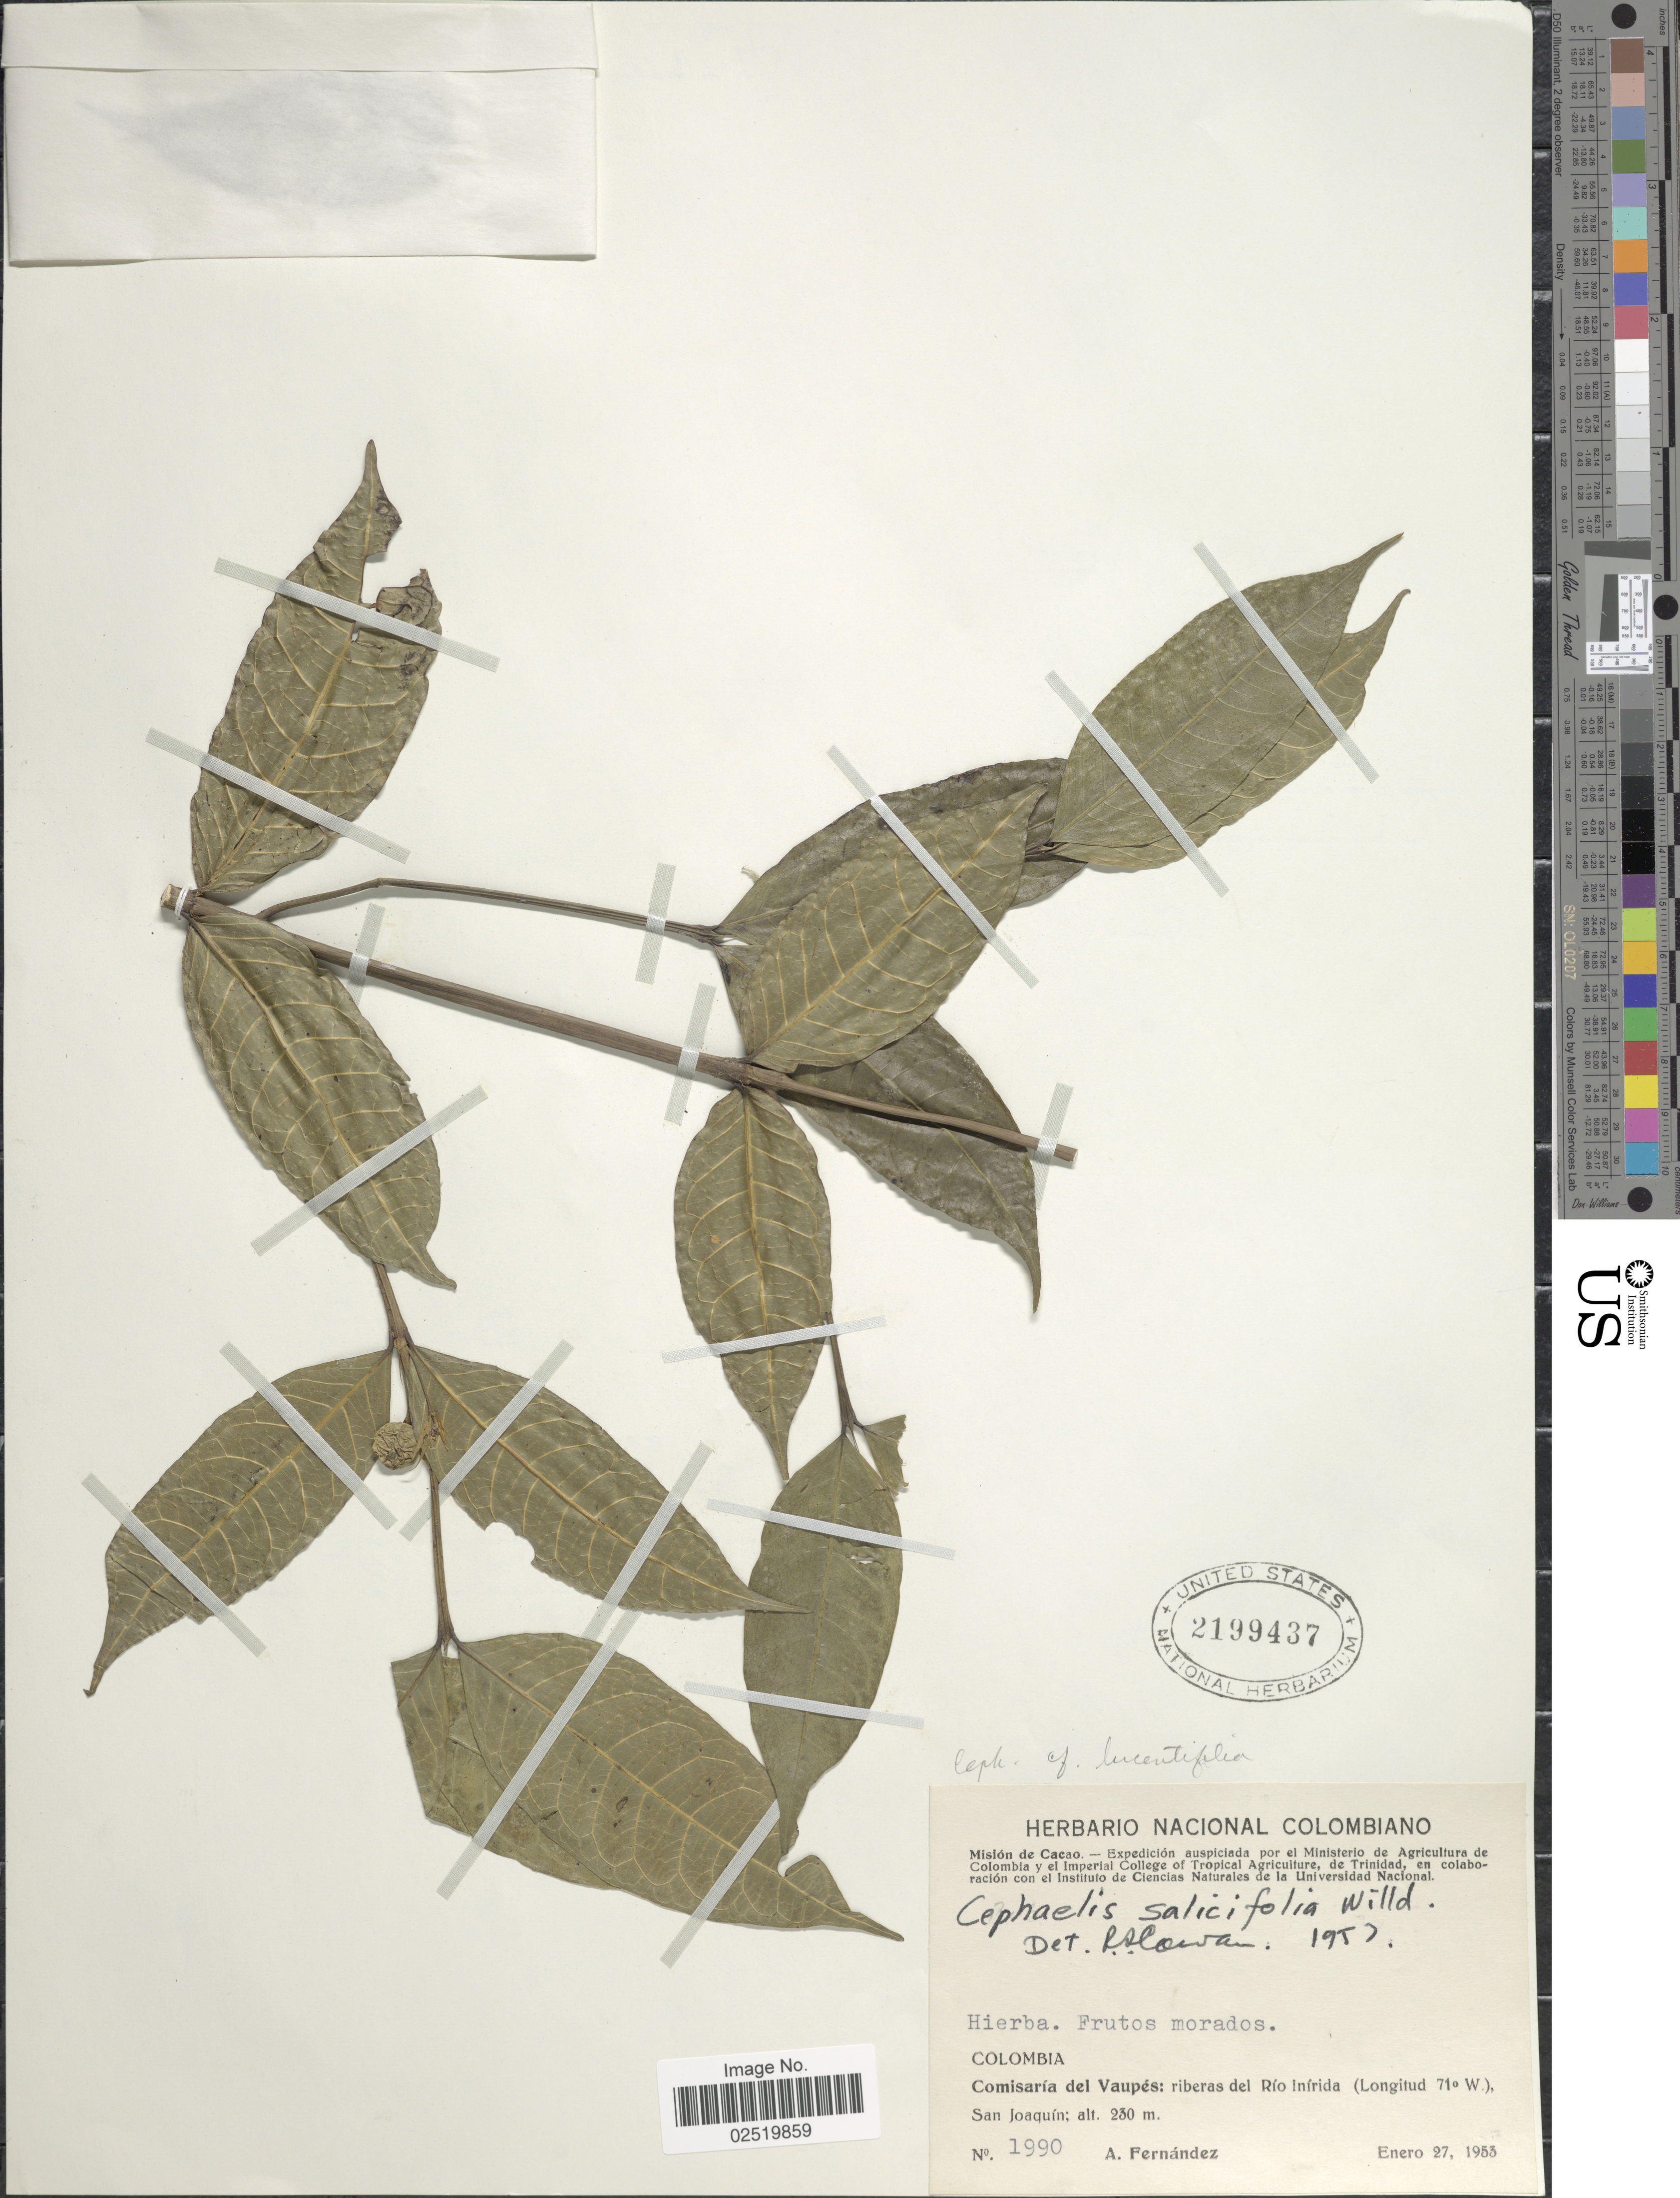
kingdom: Plantae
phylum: Tracheophyta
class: Magnoliopsida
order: Gentianales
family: Rubiaceae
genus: Psychotria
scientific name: Psychotria ostreophora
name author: (Wernham) C.M. Taylor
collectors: A. Fernández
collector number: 1990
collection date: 1953-01-27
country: Colombia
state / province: Vaupés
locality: Riberas del Rio Inirida. San Joaquin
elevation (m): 230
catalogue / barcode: US 2199437